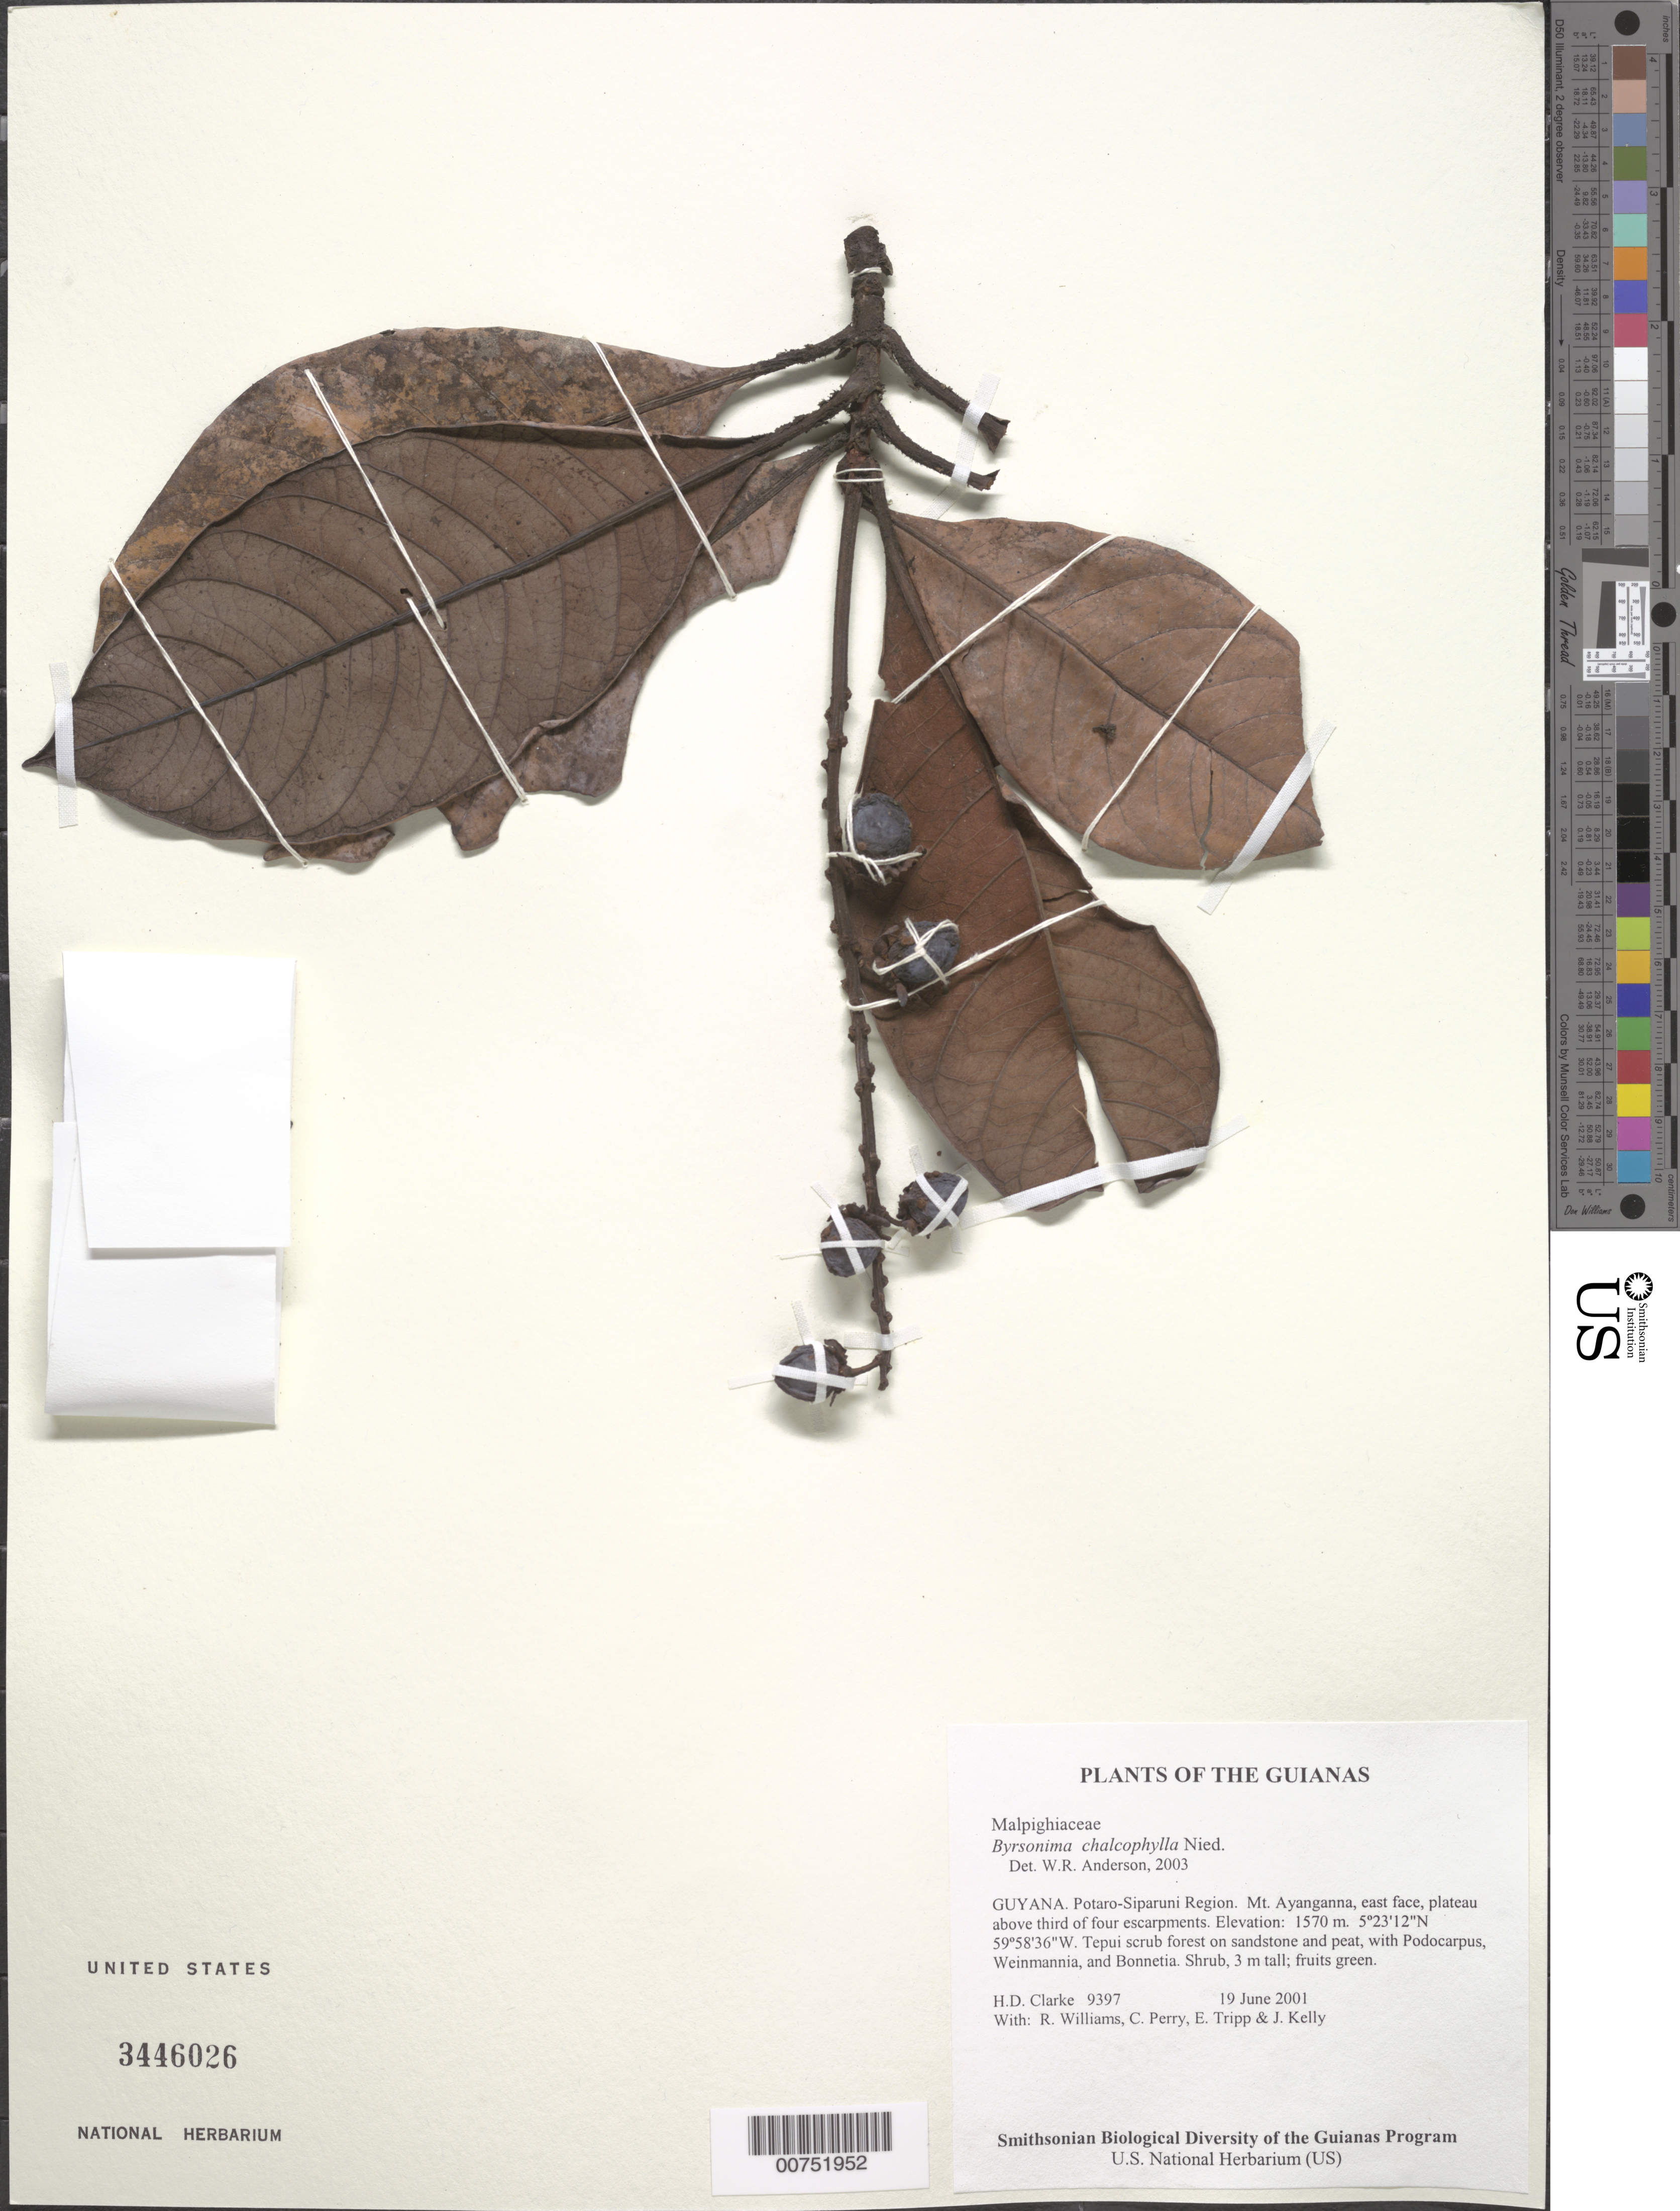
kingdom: Plantae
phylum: Tracheophyta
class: Magnoliopsida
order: Malpighiales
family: Malpighiaceae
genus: Byrsonima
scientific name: Byrsonima chalcophylla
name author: Nied.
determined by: Anderson, W. R., (MICH), University of Michigan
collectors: H. D. Clarke, R. Williams, C. Perry, E. Tripp & J. Kelly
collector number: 9397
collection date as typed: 19 June 2001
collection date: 2001-06-19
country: Guyana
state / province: Potaro-Siparuni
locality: Mt. Ayanganna, east face, plateau above third of four escarpments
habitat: Tepui scrub forest on sandstone and peat, with Podocarpus, Weinmannia, and Bonnetia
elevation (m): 1570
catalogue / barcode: US 3446026